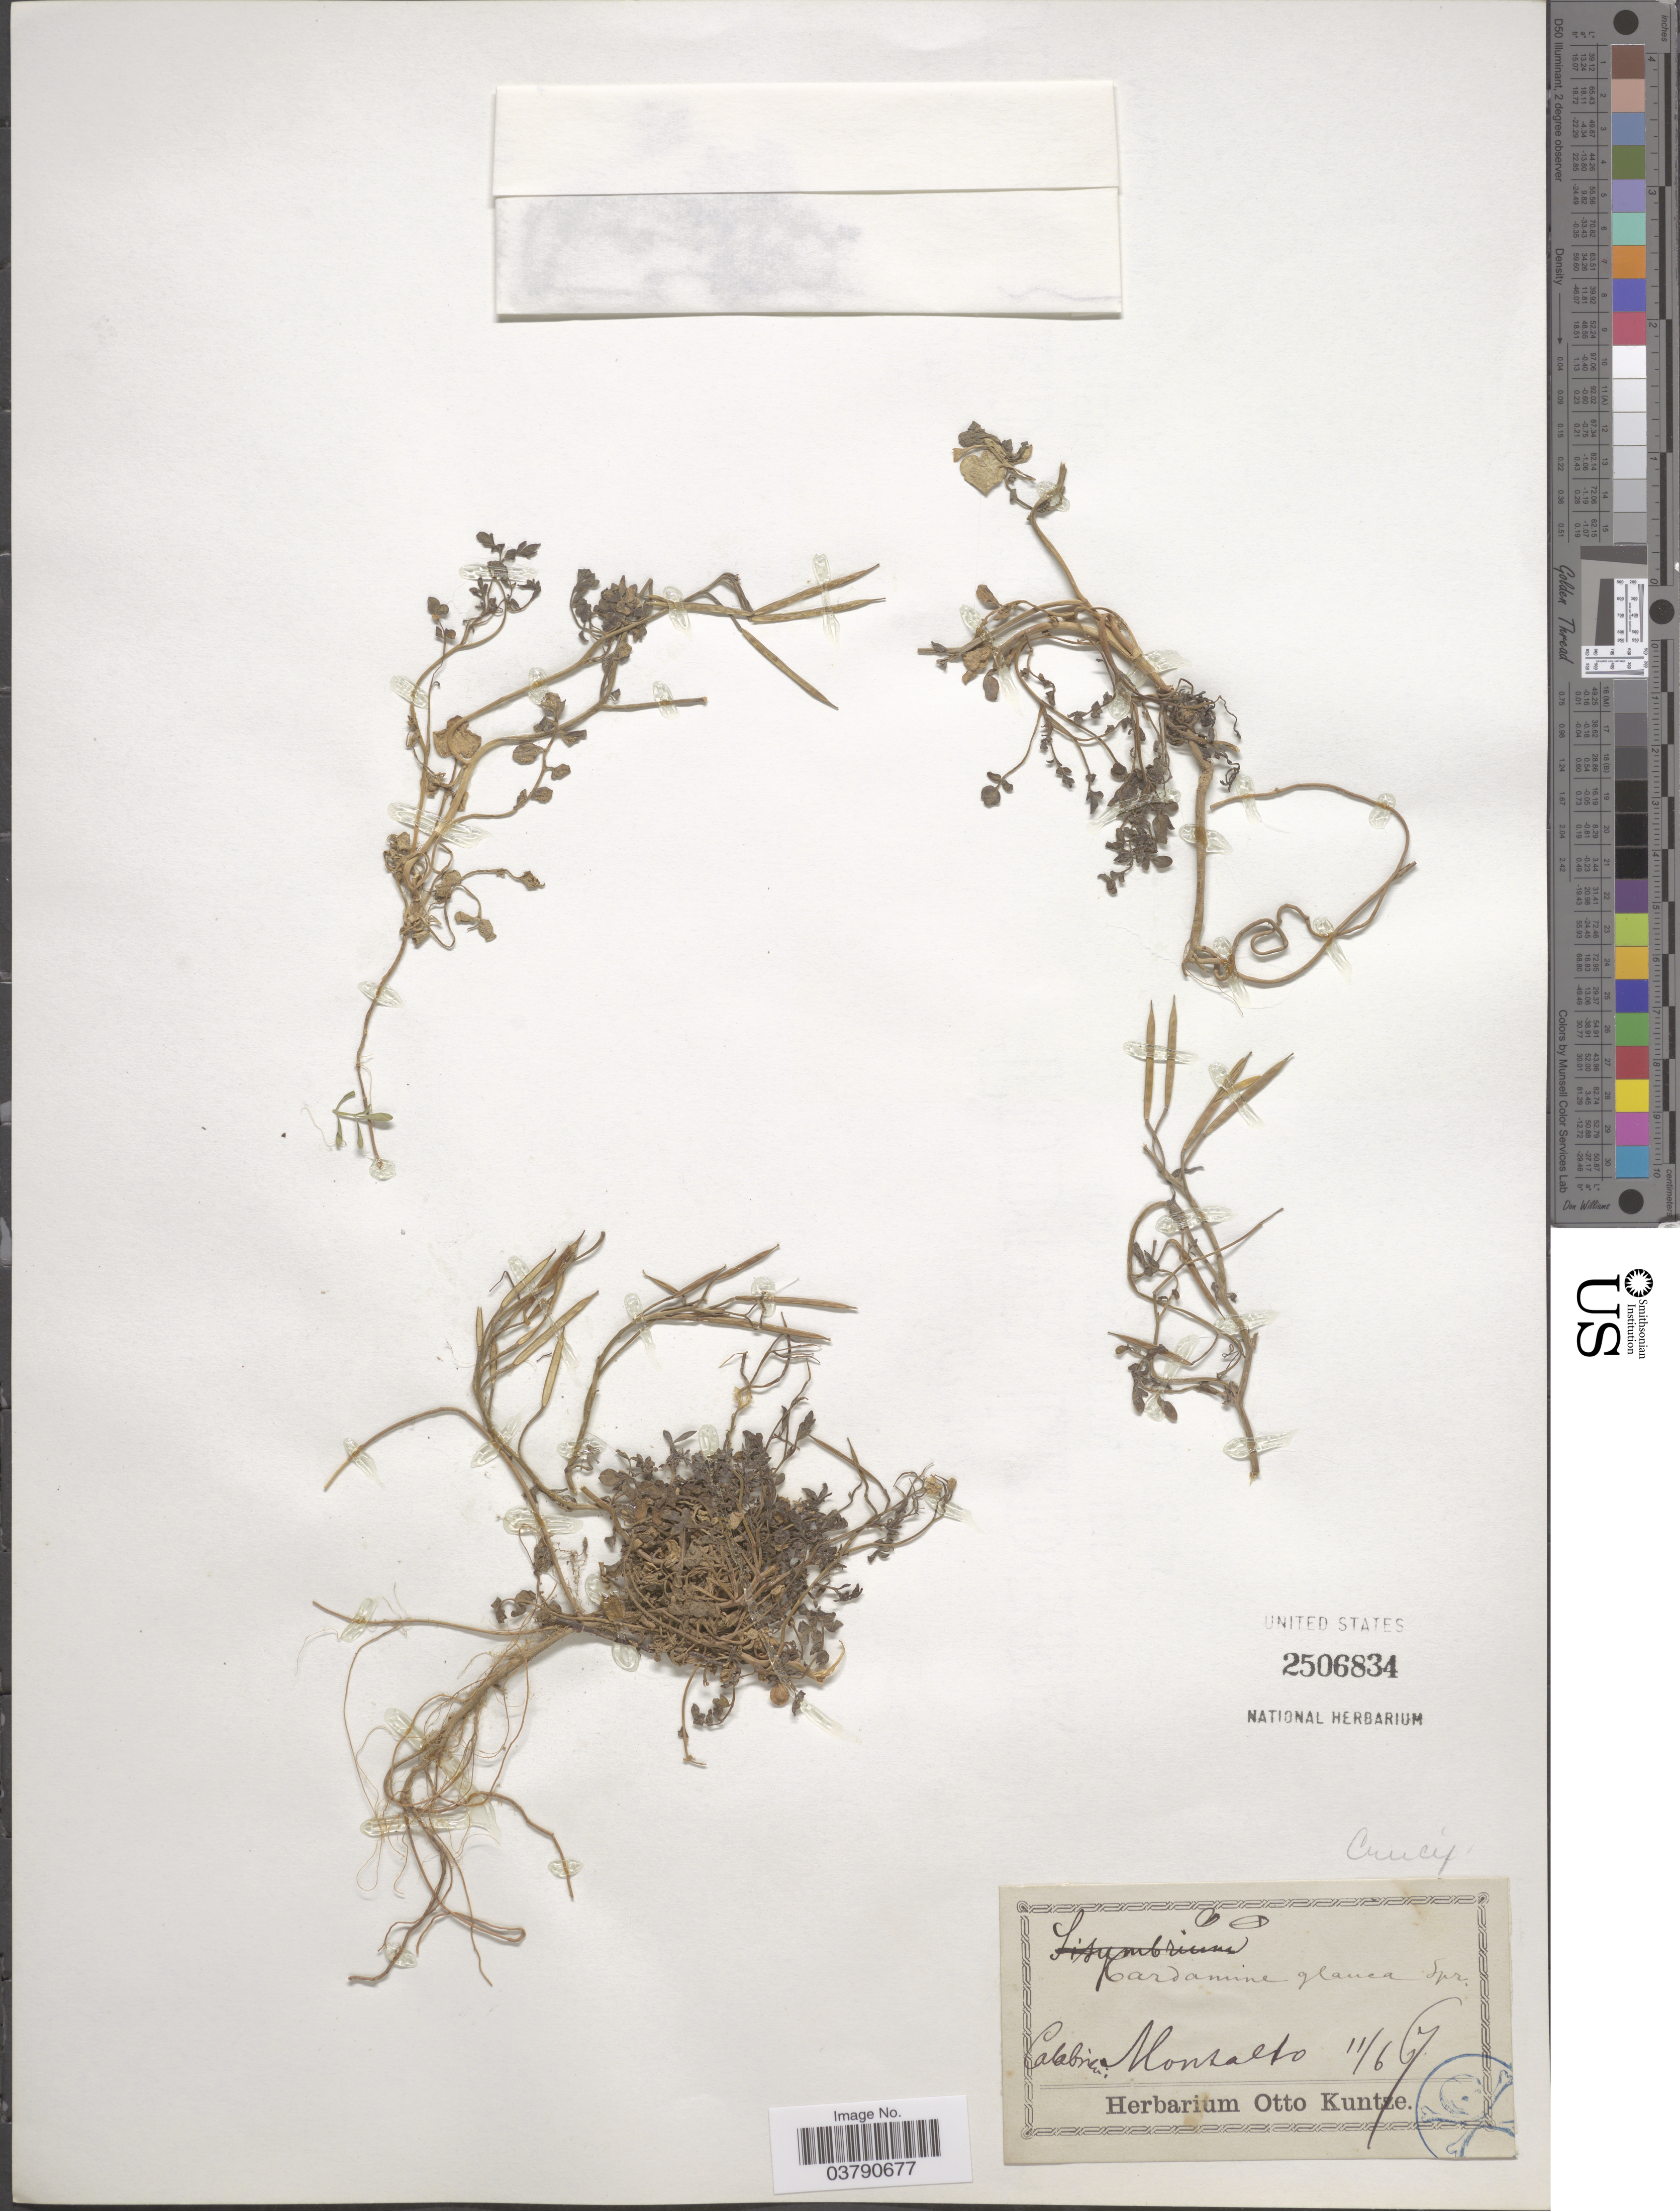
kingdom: Plantae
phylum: Tracheophyta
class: Magnoliopsida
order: Brassicales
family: Brassicaceae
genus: Cardamine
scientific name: Cardamine glauca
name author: Spreng. ex DC.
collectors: ex herb. Otto Kuntze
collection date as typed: Transcribed d/m/y: 11/6/67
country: Italy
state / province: Calabria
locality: Montalto.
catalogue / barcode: US 2506834